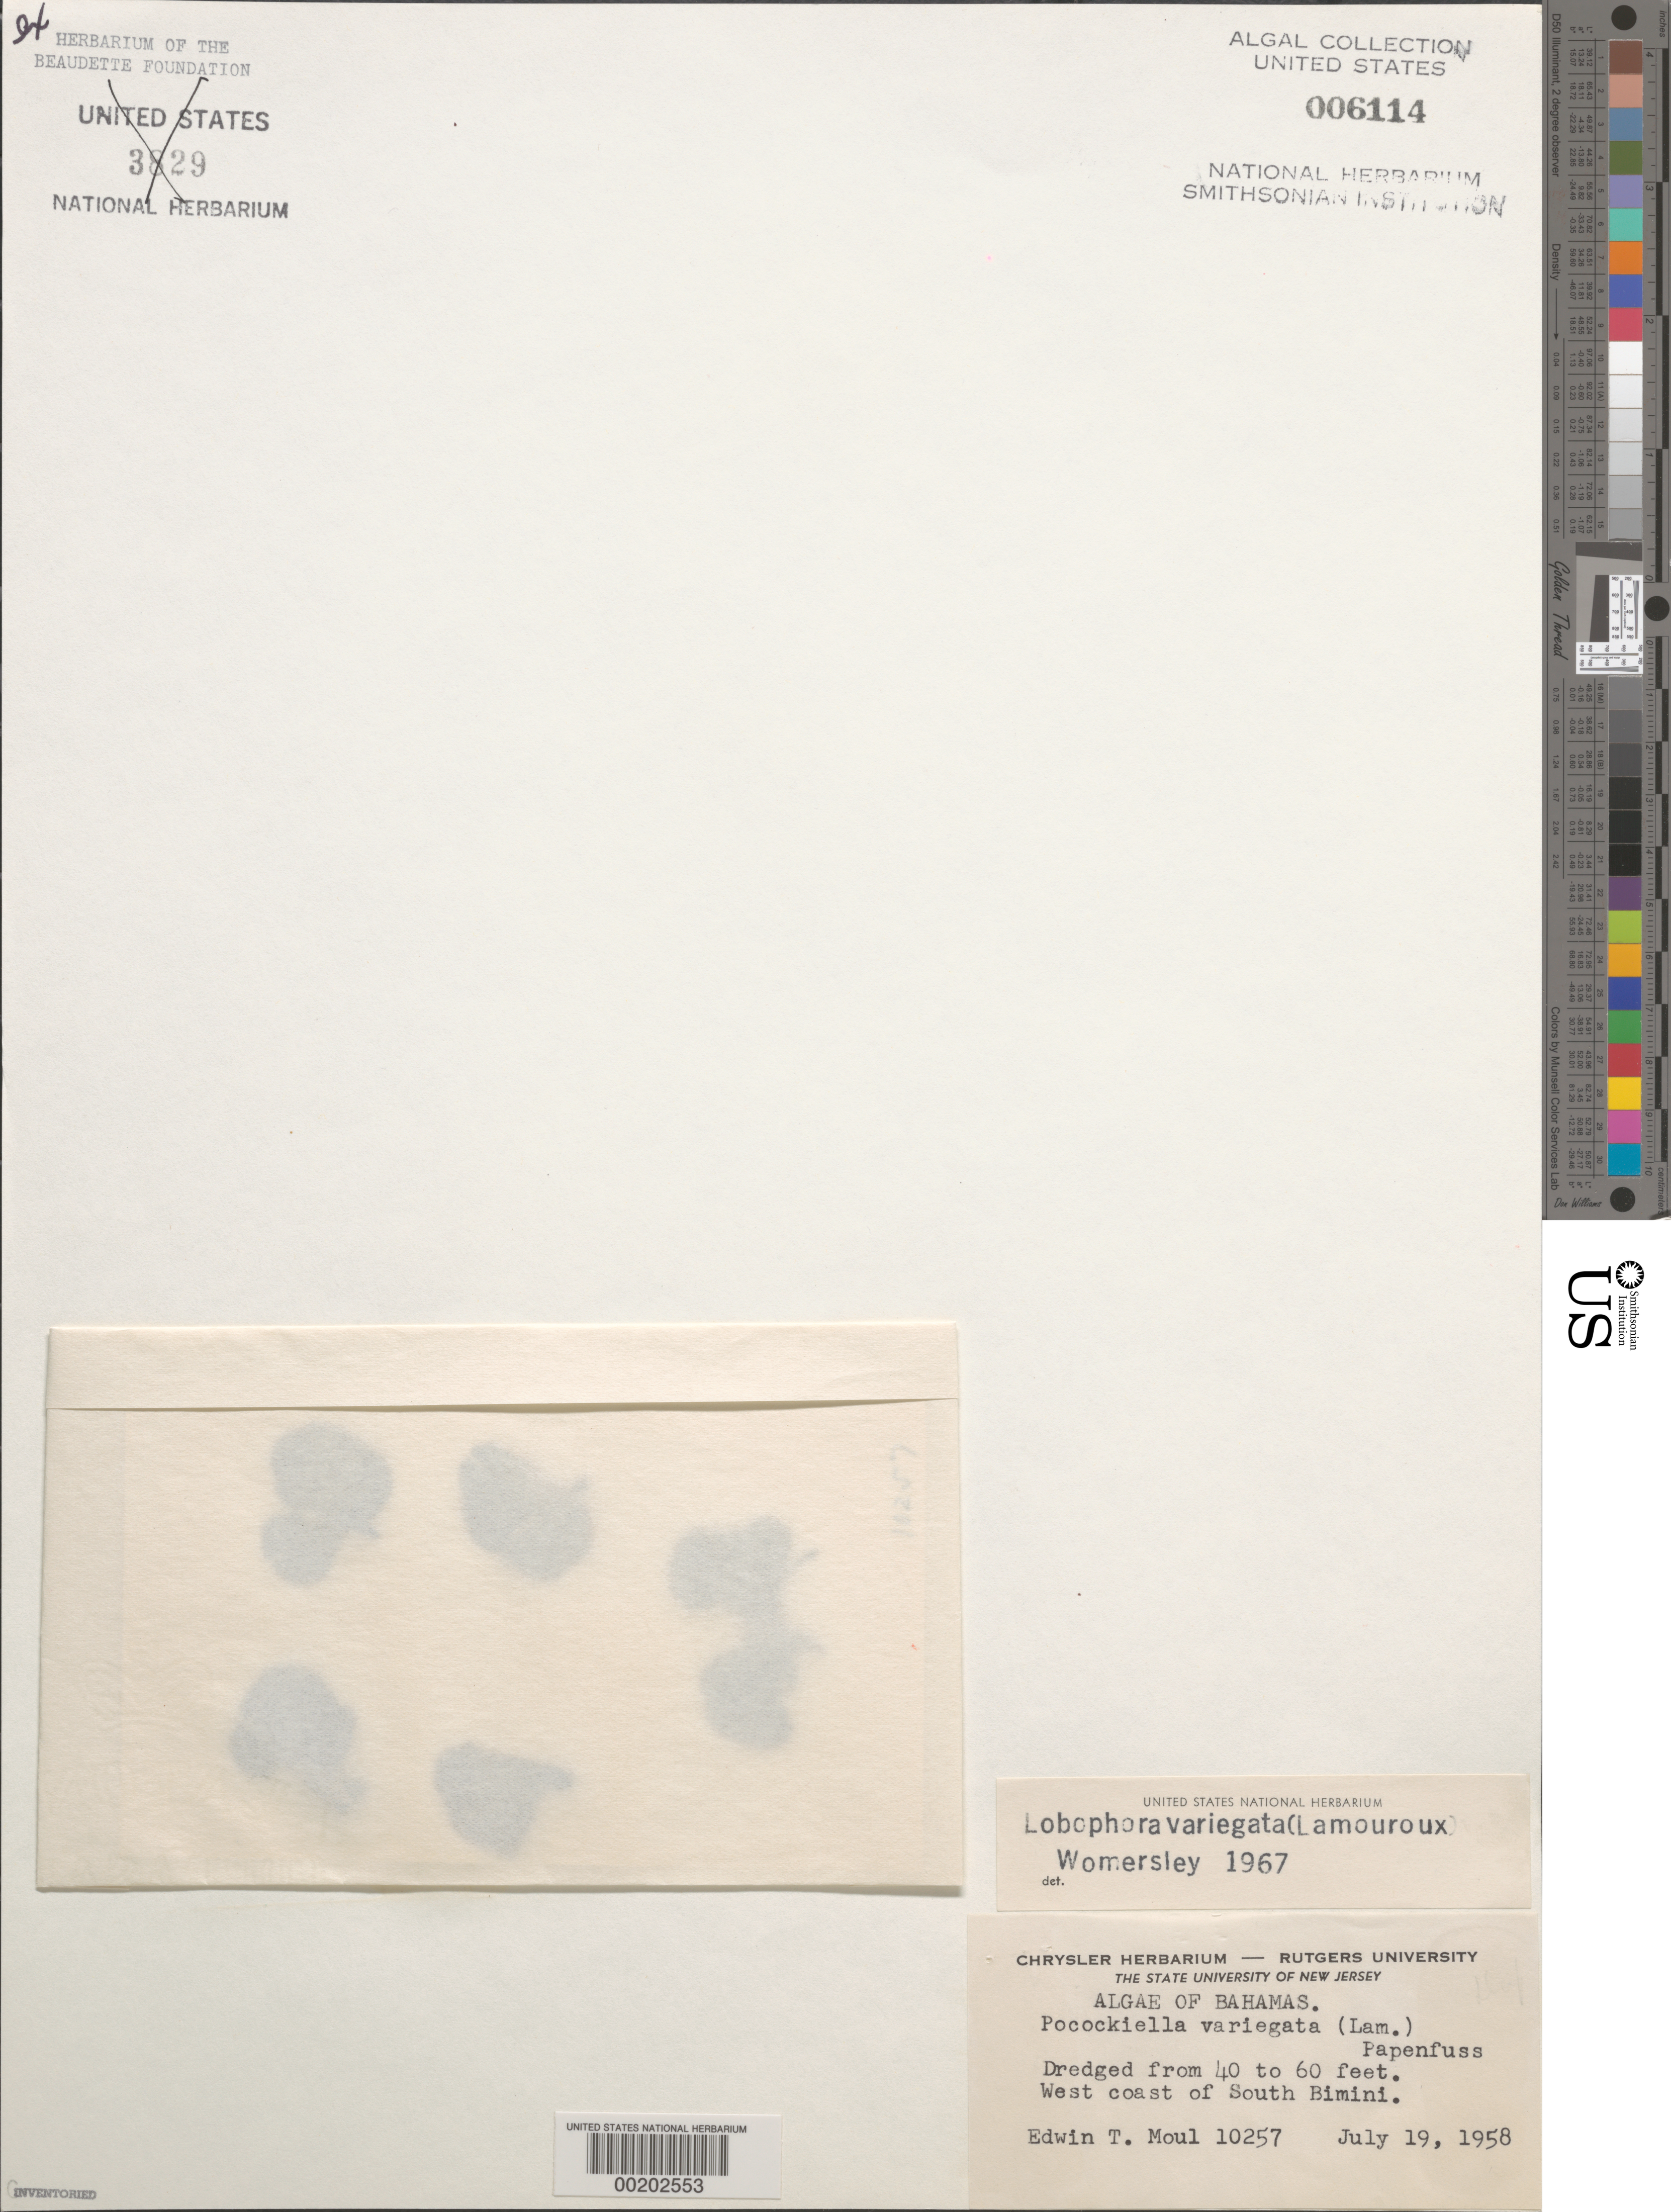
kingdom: Chromista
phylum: Ochrophyta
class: Phaeophyceae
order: Dictyotales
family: Dictyotaceae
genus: Lobophora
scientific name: Lobophora variegata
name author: (J.V.Lamouroux) Womersley & E.C. Oliveira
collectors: E. T. Moul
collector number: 10257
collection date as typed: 19 Jul 1958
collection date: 1958-07-19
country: Bahamas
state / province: Biminis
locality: South bimini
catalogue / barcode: US 6114